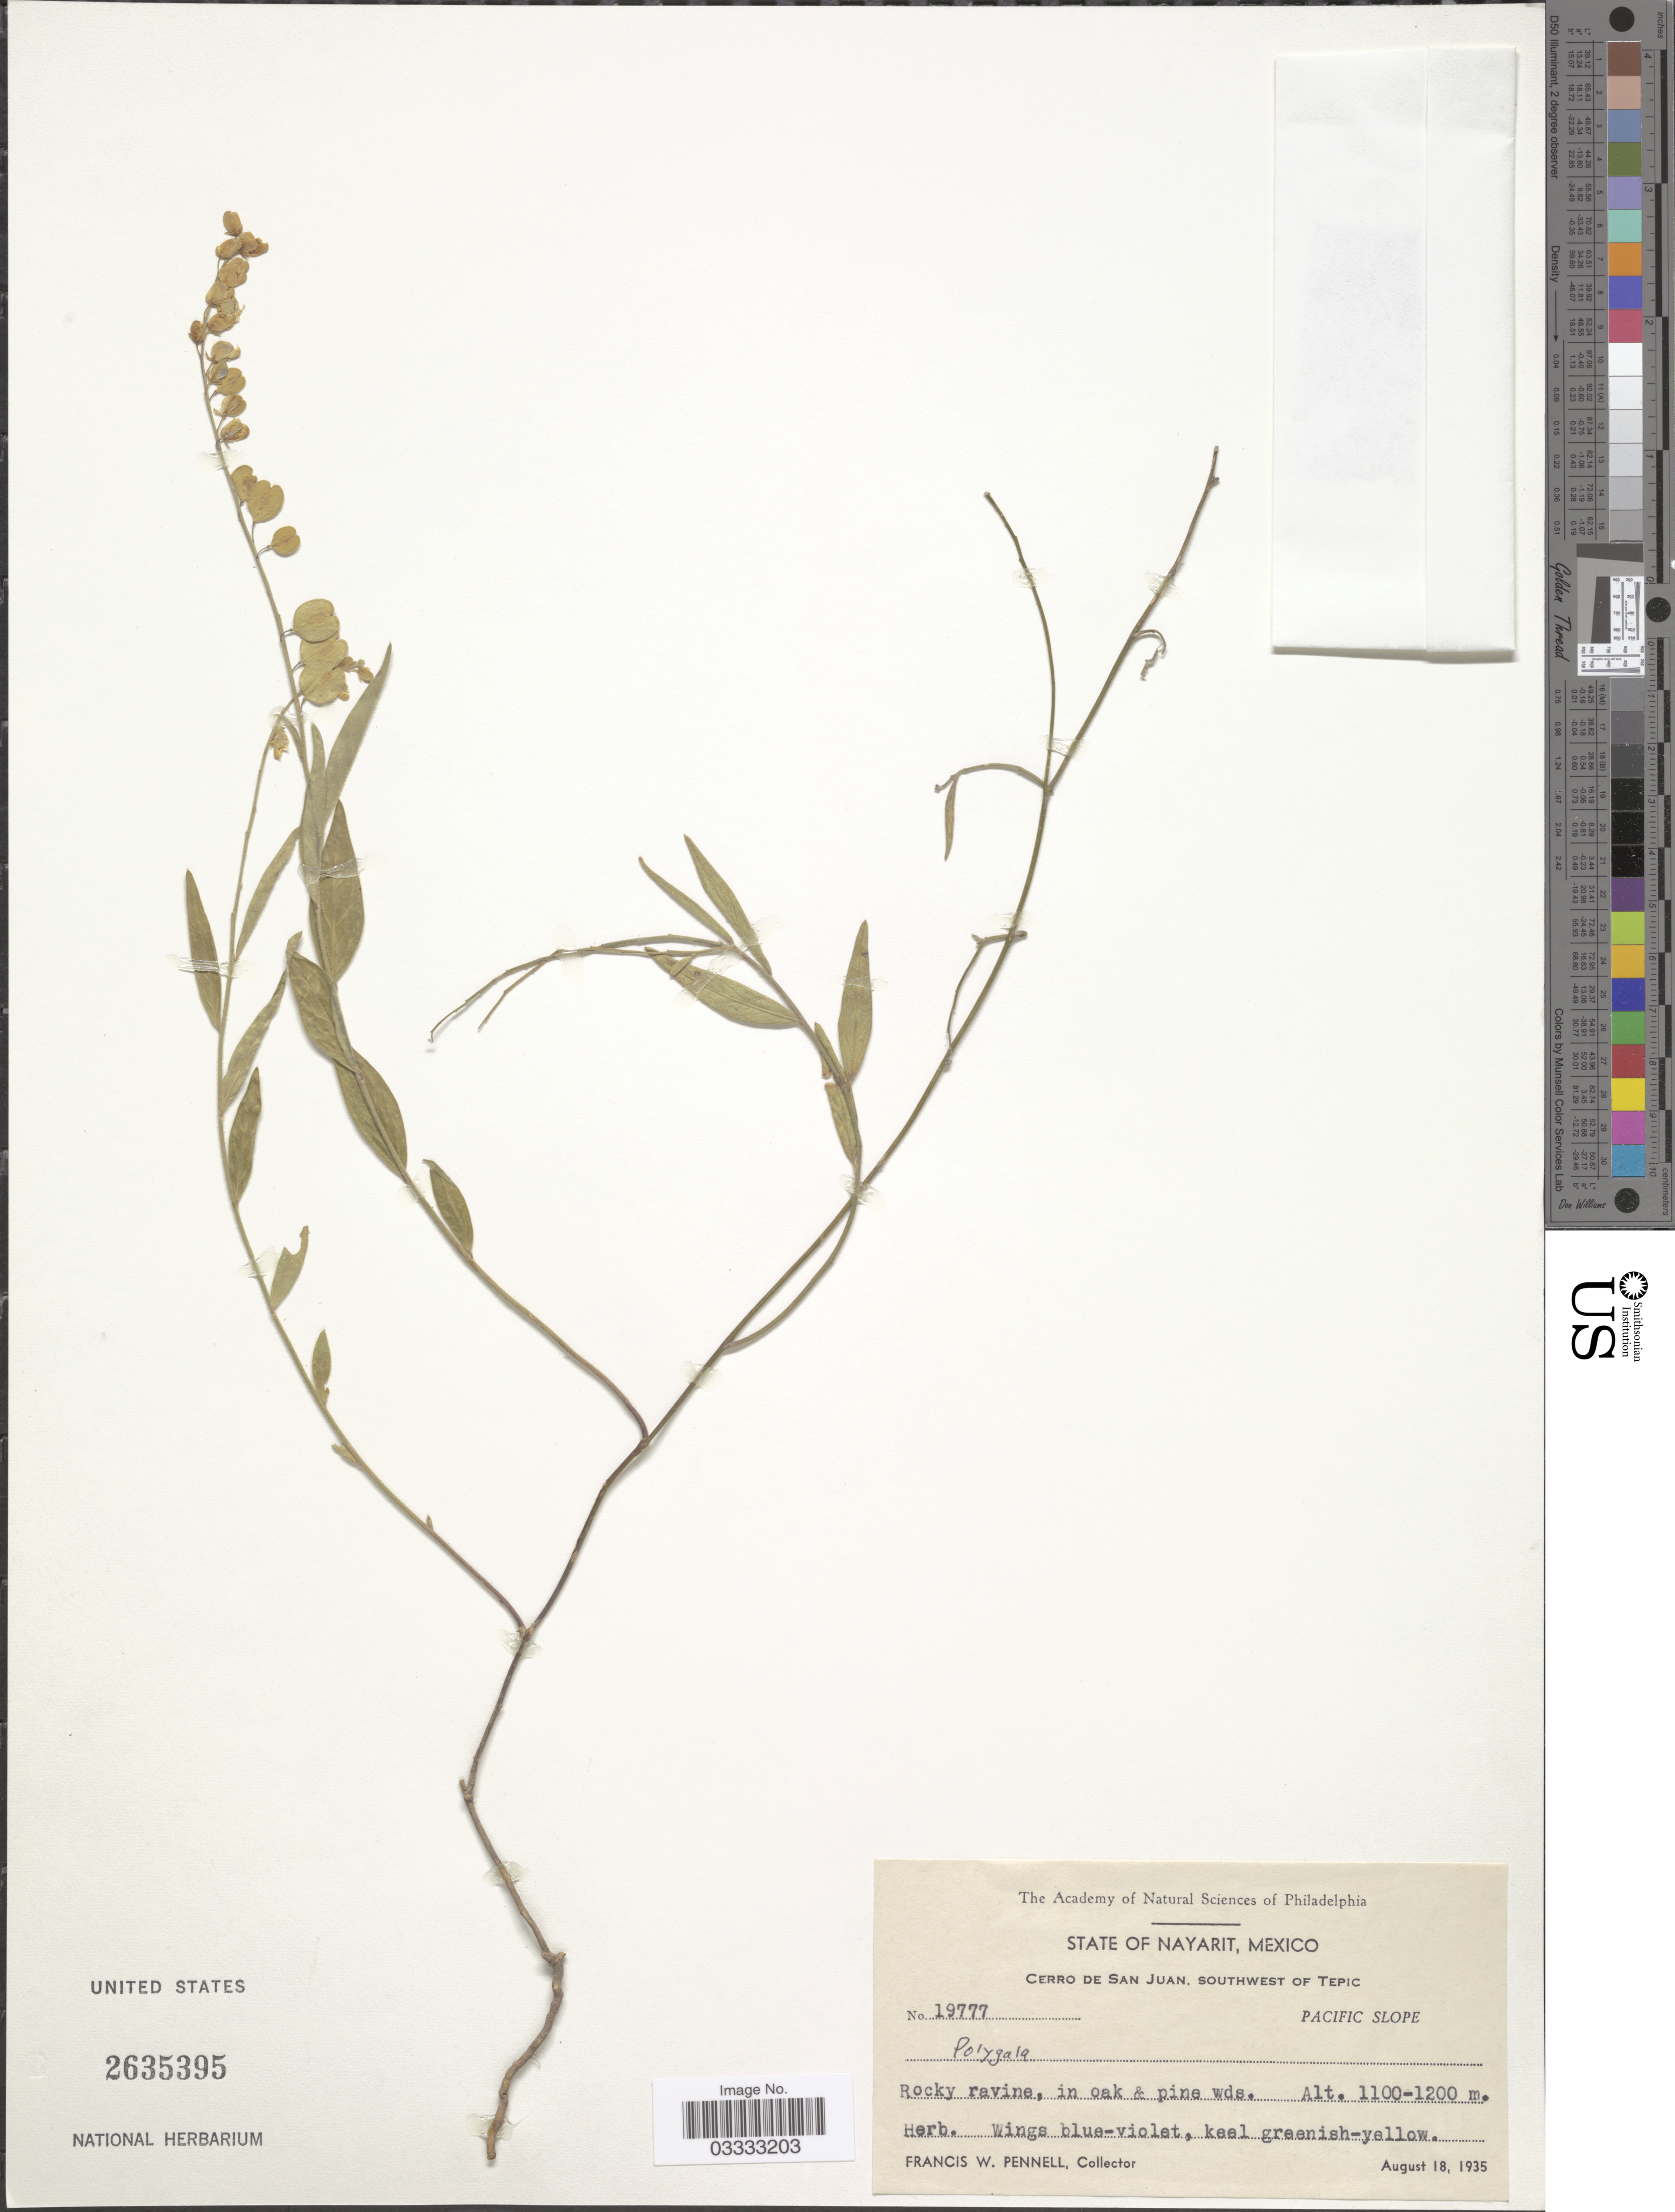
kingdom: Plantae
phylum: Tracheophyta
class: Magnoliopsida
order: Fabales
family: Polygalaceae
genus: Polygala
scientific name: Polygala sp.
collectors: F. W. Pennell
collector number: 19777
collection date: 1935-08-18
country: Mexico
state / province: Nayarit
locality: Cerro de San Juan, Southwest of Tepic. Pacific Slope.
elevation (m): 1100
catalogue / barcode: US 2635395